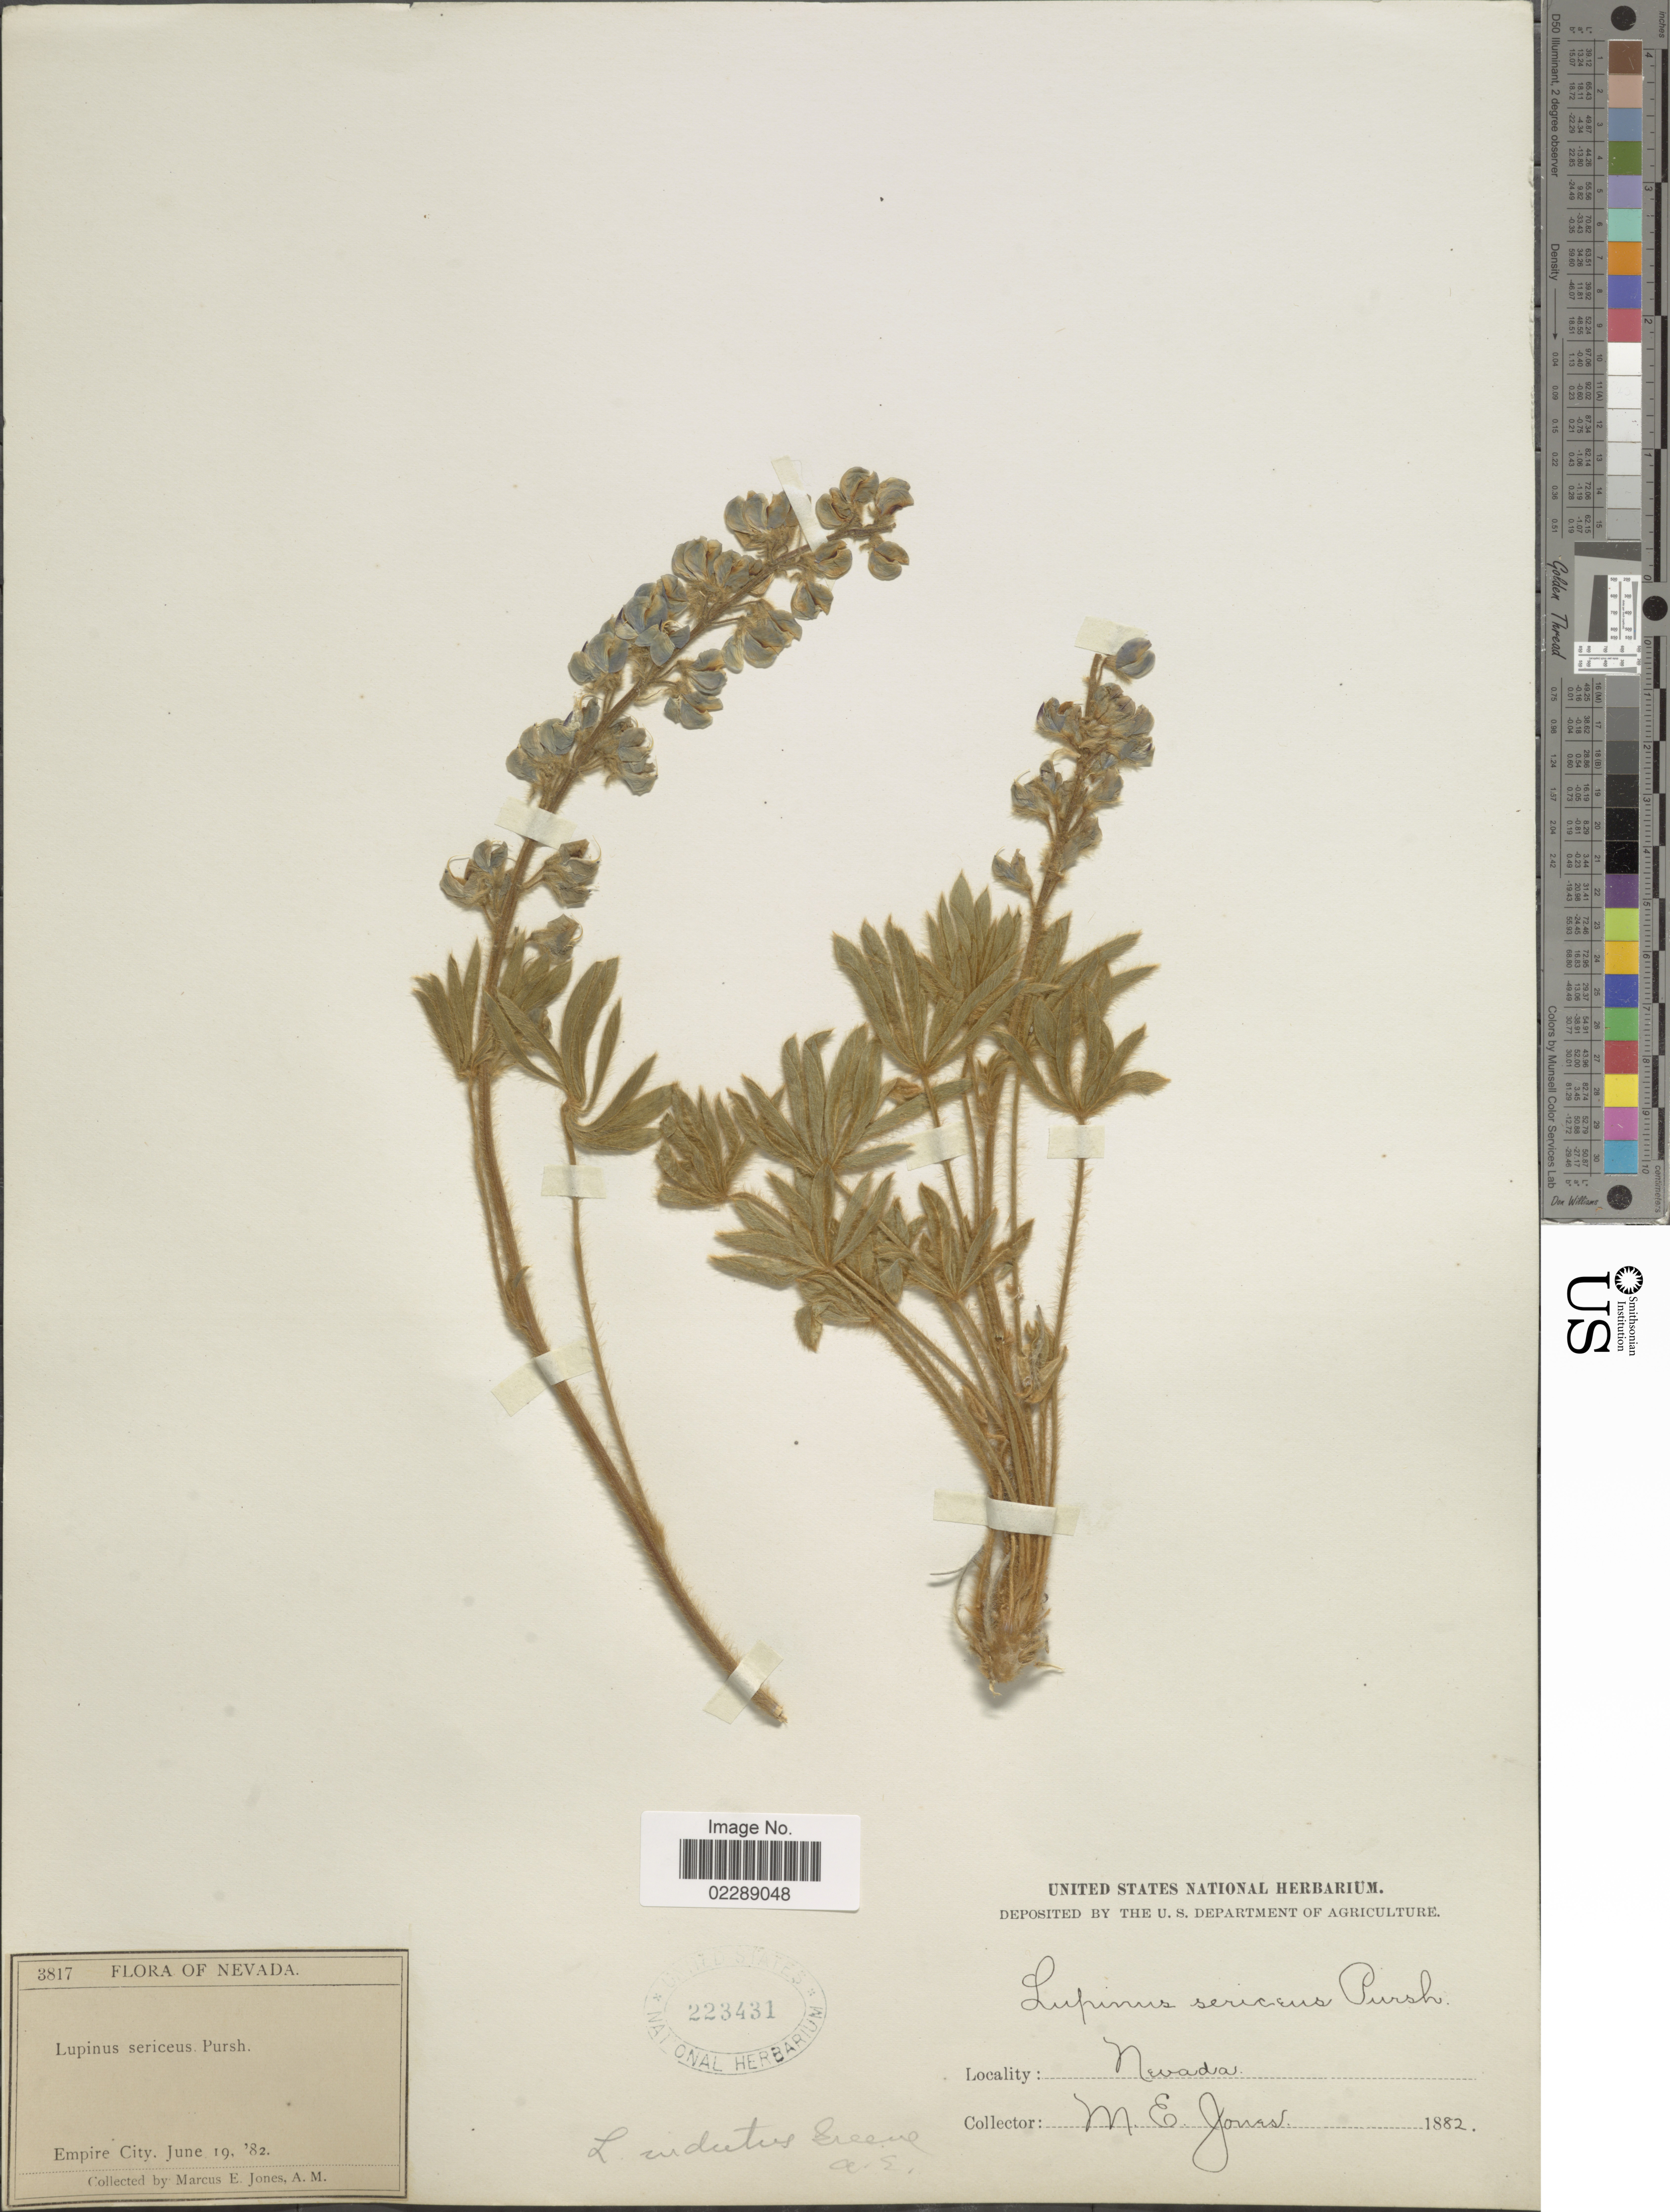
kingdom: Plantae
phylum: Tracheophyta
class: Magnoliopsida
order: Fabales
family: Fabaceae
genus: Lupinus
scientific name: Lupinus nevadensis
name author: A. Heller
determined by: Phillips, L. Ll.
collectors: M. E. Jones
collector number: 3817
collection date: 1882-06-19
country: United States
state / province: Nevada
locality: Empire City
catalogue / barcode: US 223431